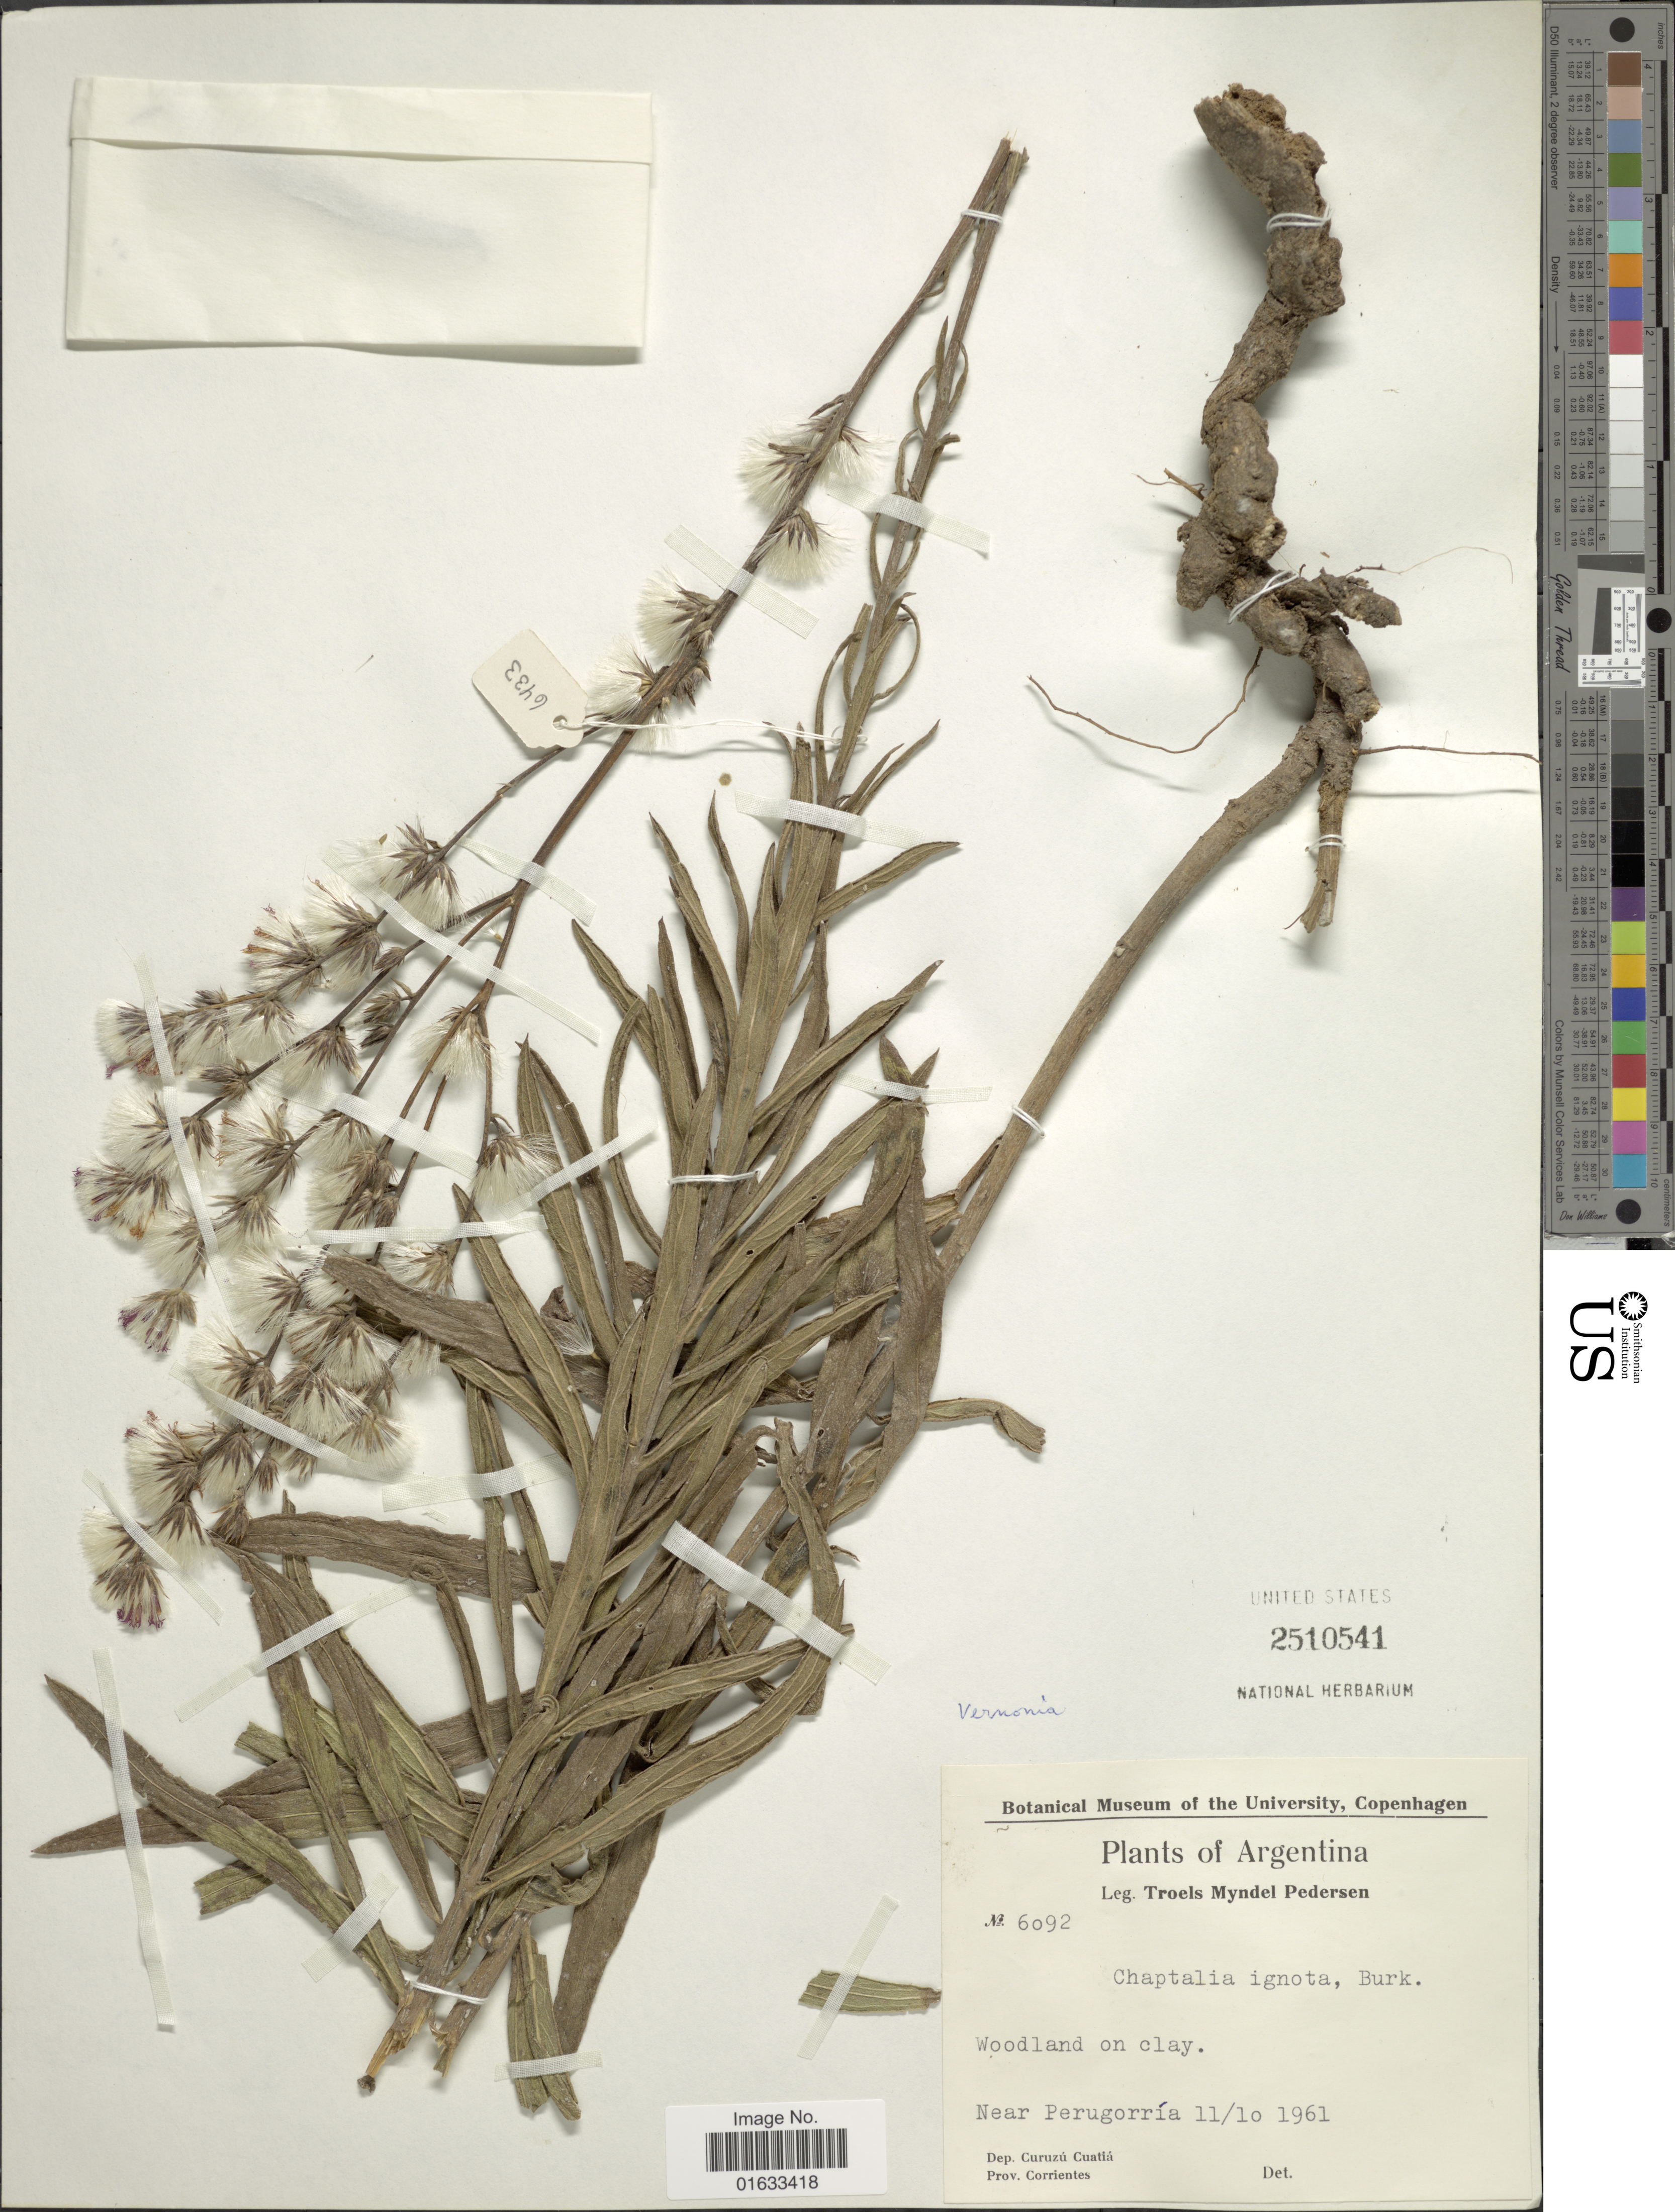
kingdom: Plantae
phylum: Tracheophyta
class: Magnoliopsida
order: Asterales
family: Asteraceae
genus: Chrysolaena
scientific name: Chrysolaena platensis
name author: (Spreng.) H. Rob.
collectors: T. Pederson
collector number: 6092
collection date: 1961-10-11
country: Argentina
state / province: Corrientes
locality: Near Perugorria, Dep. Curuzu Cuatia, Prov. Corrientes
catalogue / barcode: US 2510541